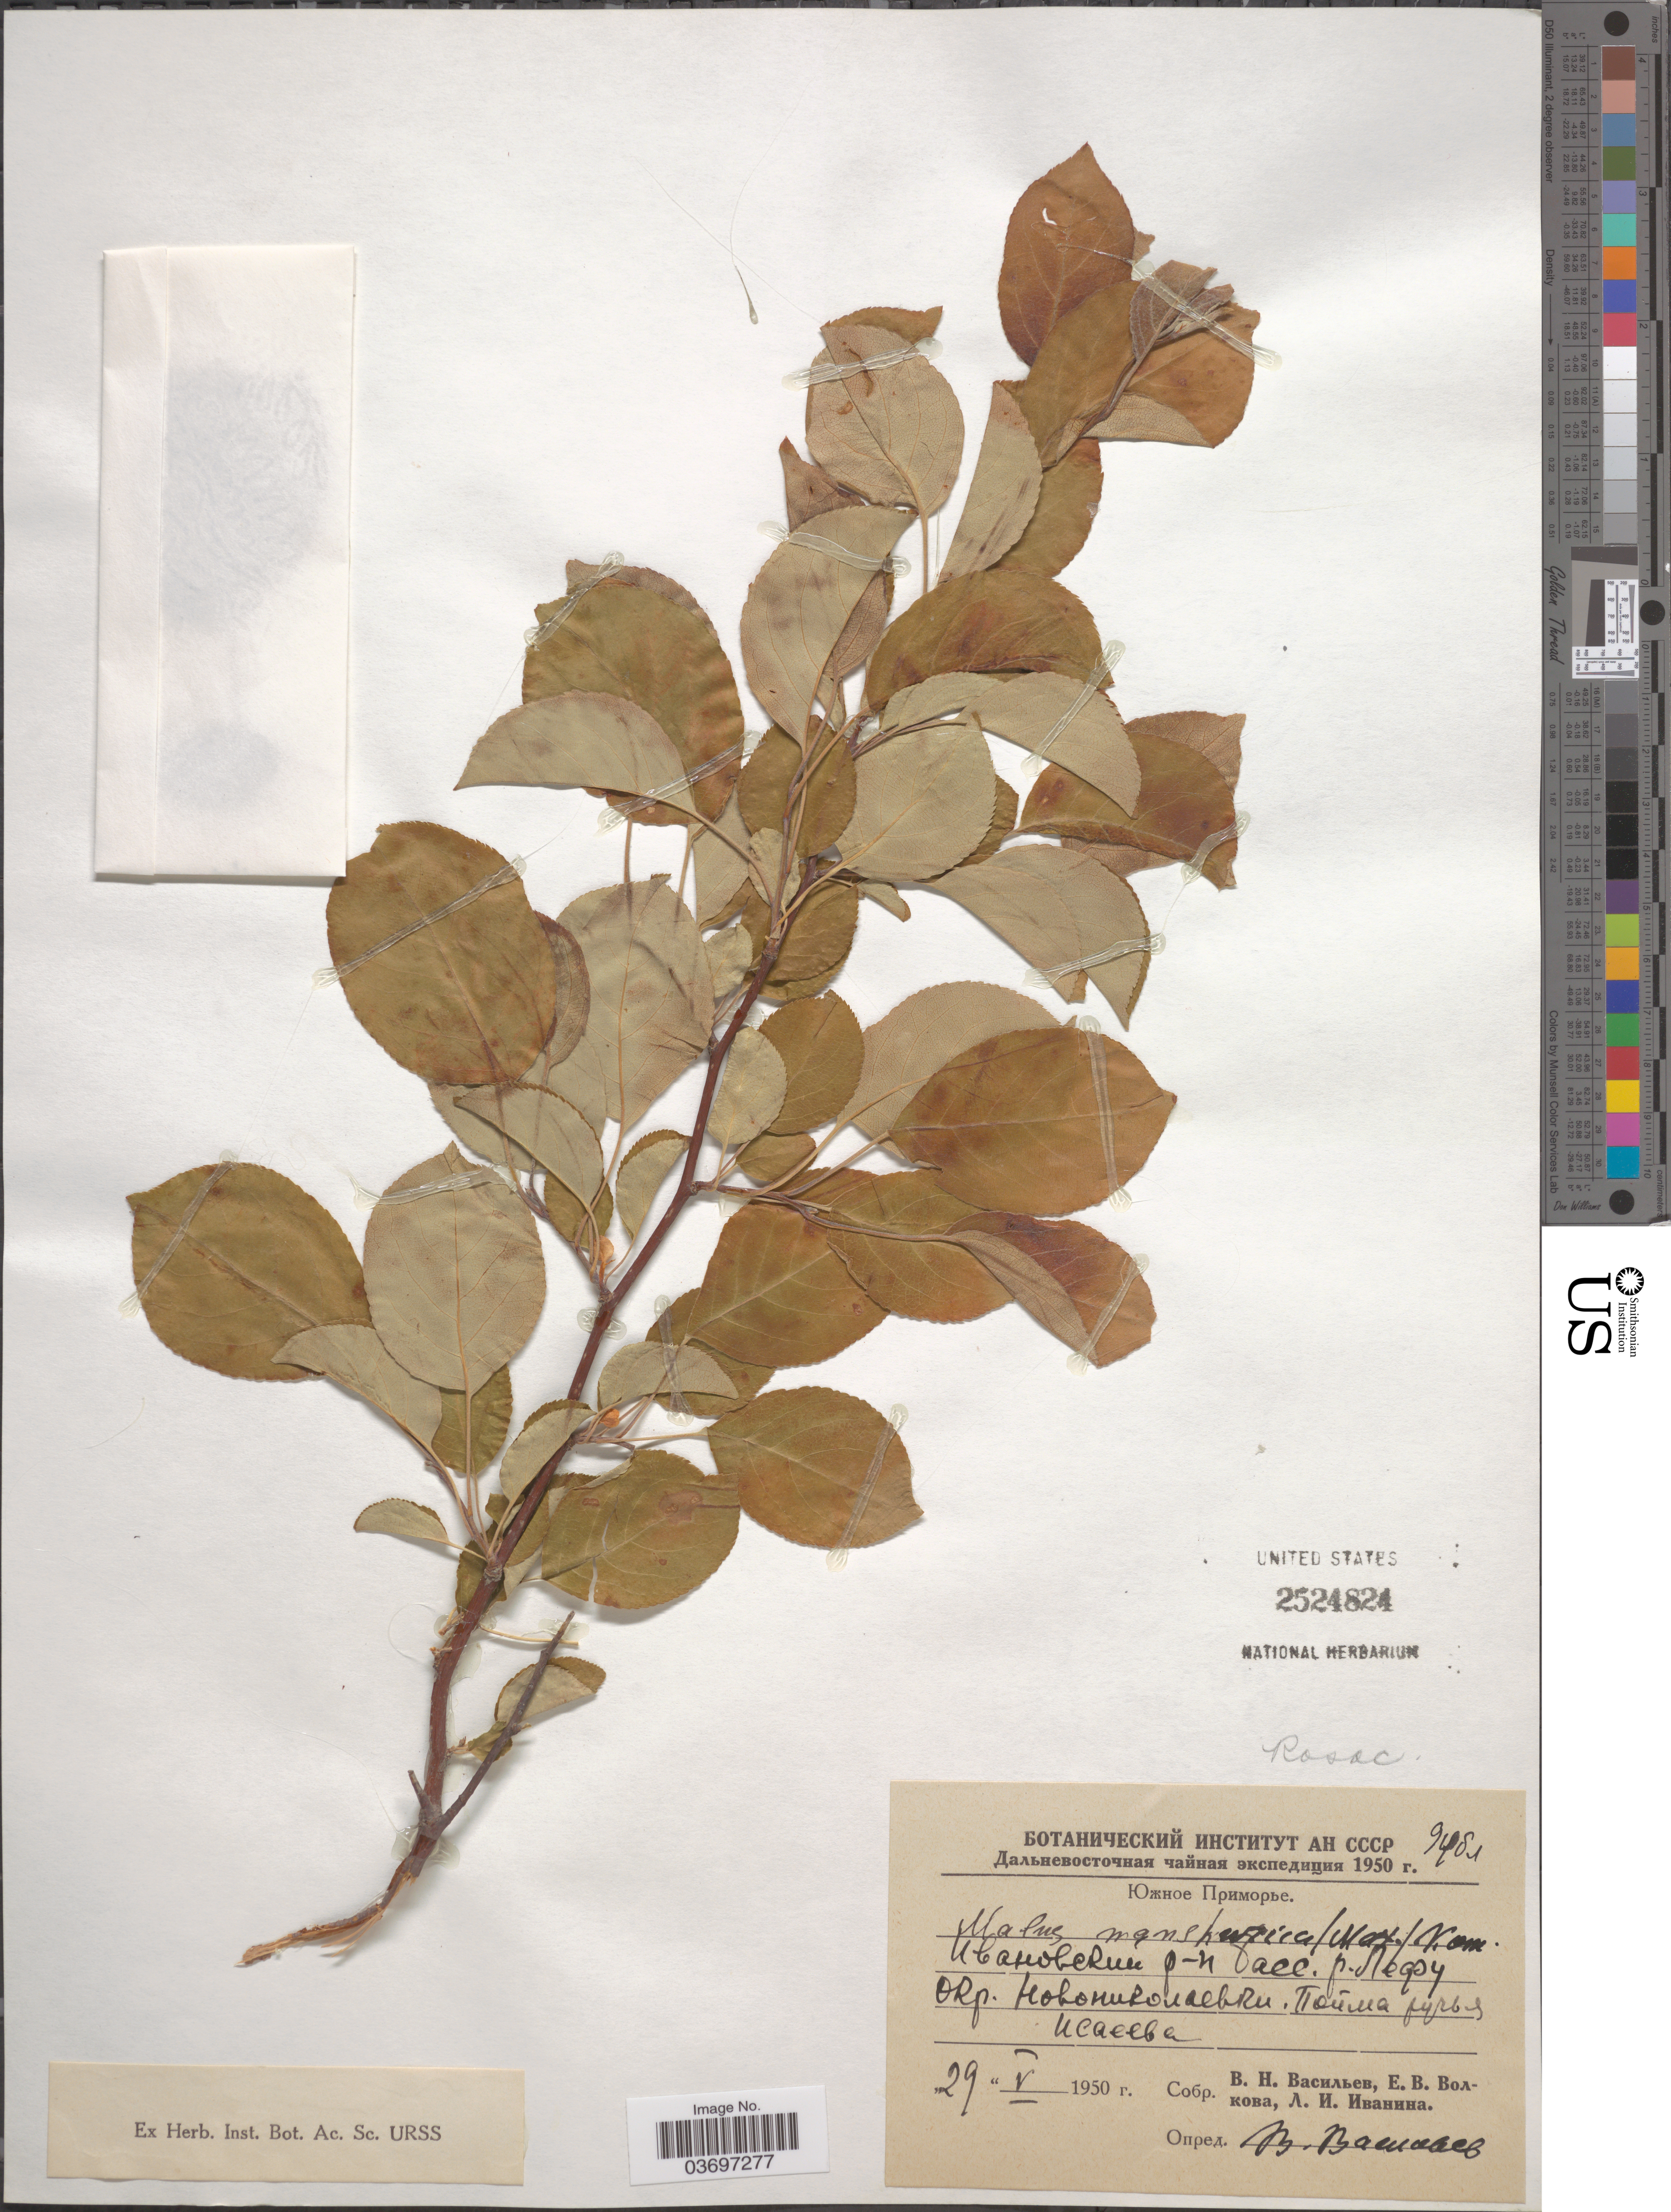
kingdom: Plantae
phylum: Tracheophyta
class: Magnoliopsida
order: Rosales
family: Rosaceae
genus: Malus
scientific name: Malus mandshurica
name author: (Maxim.) Kom. ex Skvortsov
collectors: V. Vasilev, E. V. Volkova & L. Ivanina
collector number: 9481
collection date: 1950-05-29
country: Russian Federation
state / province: Primorsky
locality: Basin of river Lefu, vicinity of Novonikolayevka.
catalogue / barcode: US 2424824